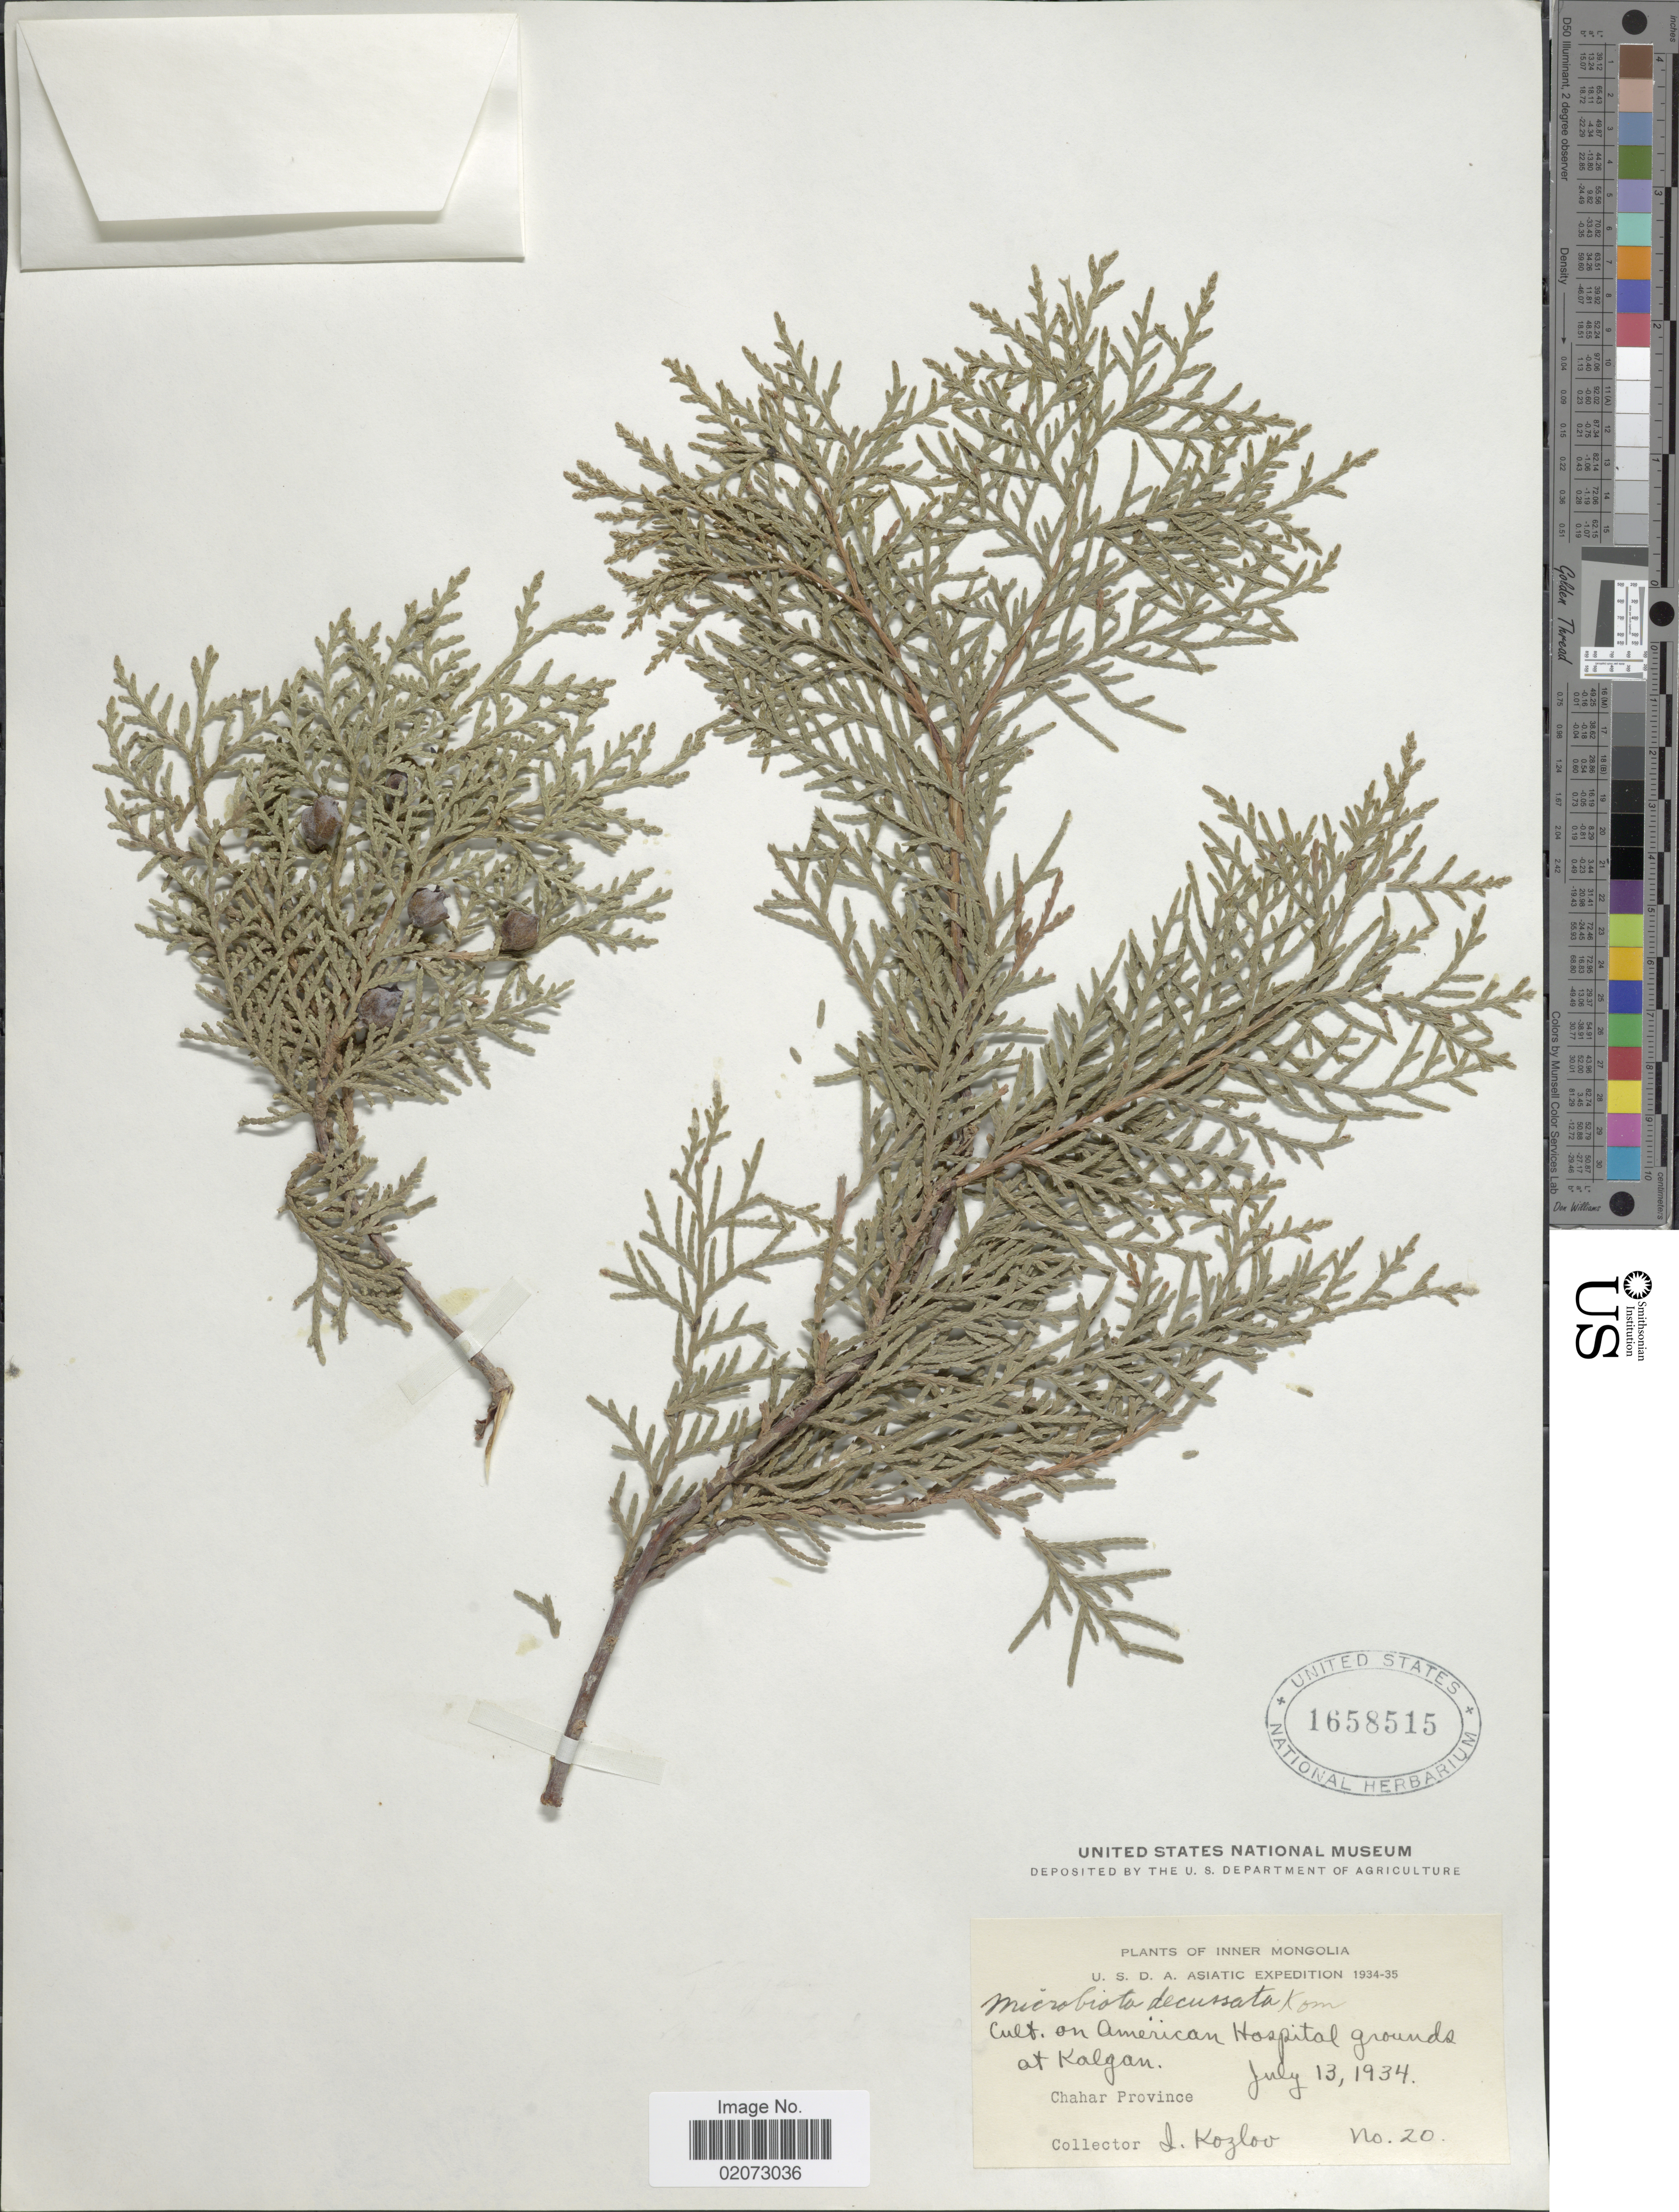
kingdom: Plantae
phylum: Tracheophyta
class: Pinopsida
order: Pinales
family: Pinaceae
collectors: I. Kozlov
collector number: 20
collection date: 1934-07-13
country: Iran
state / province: Chahar Mahaal and Bakhtiari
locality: Chahar province, American Hospital grounds at Kalgan.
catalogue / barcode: US 1658515